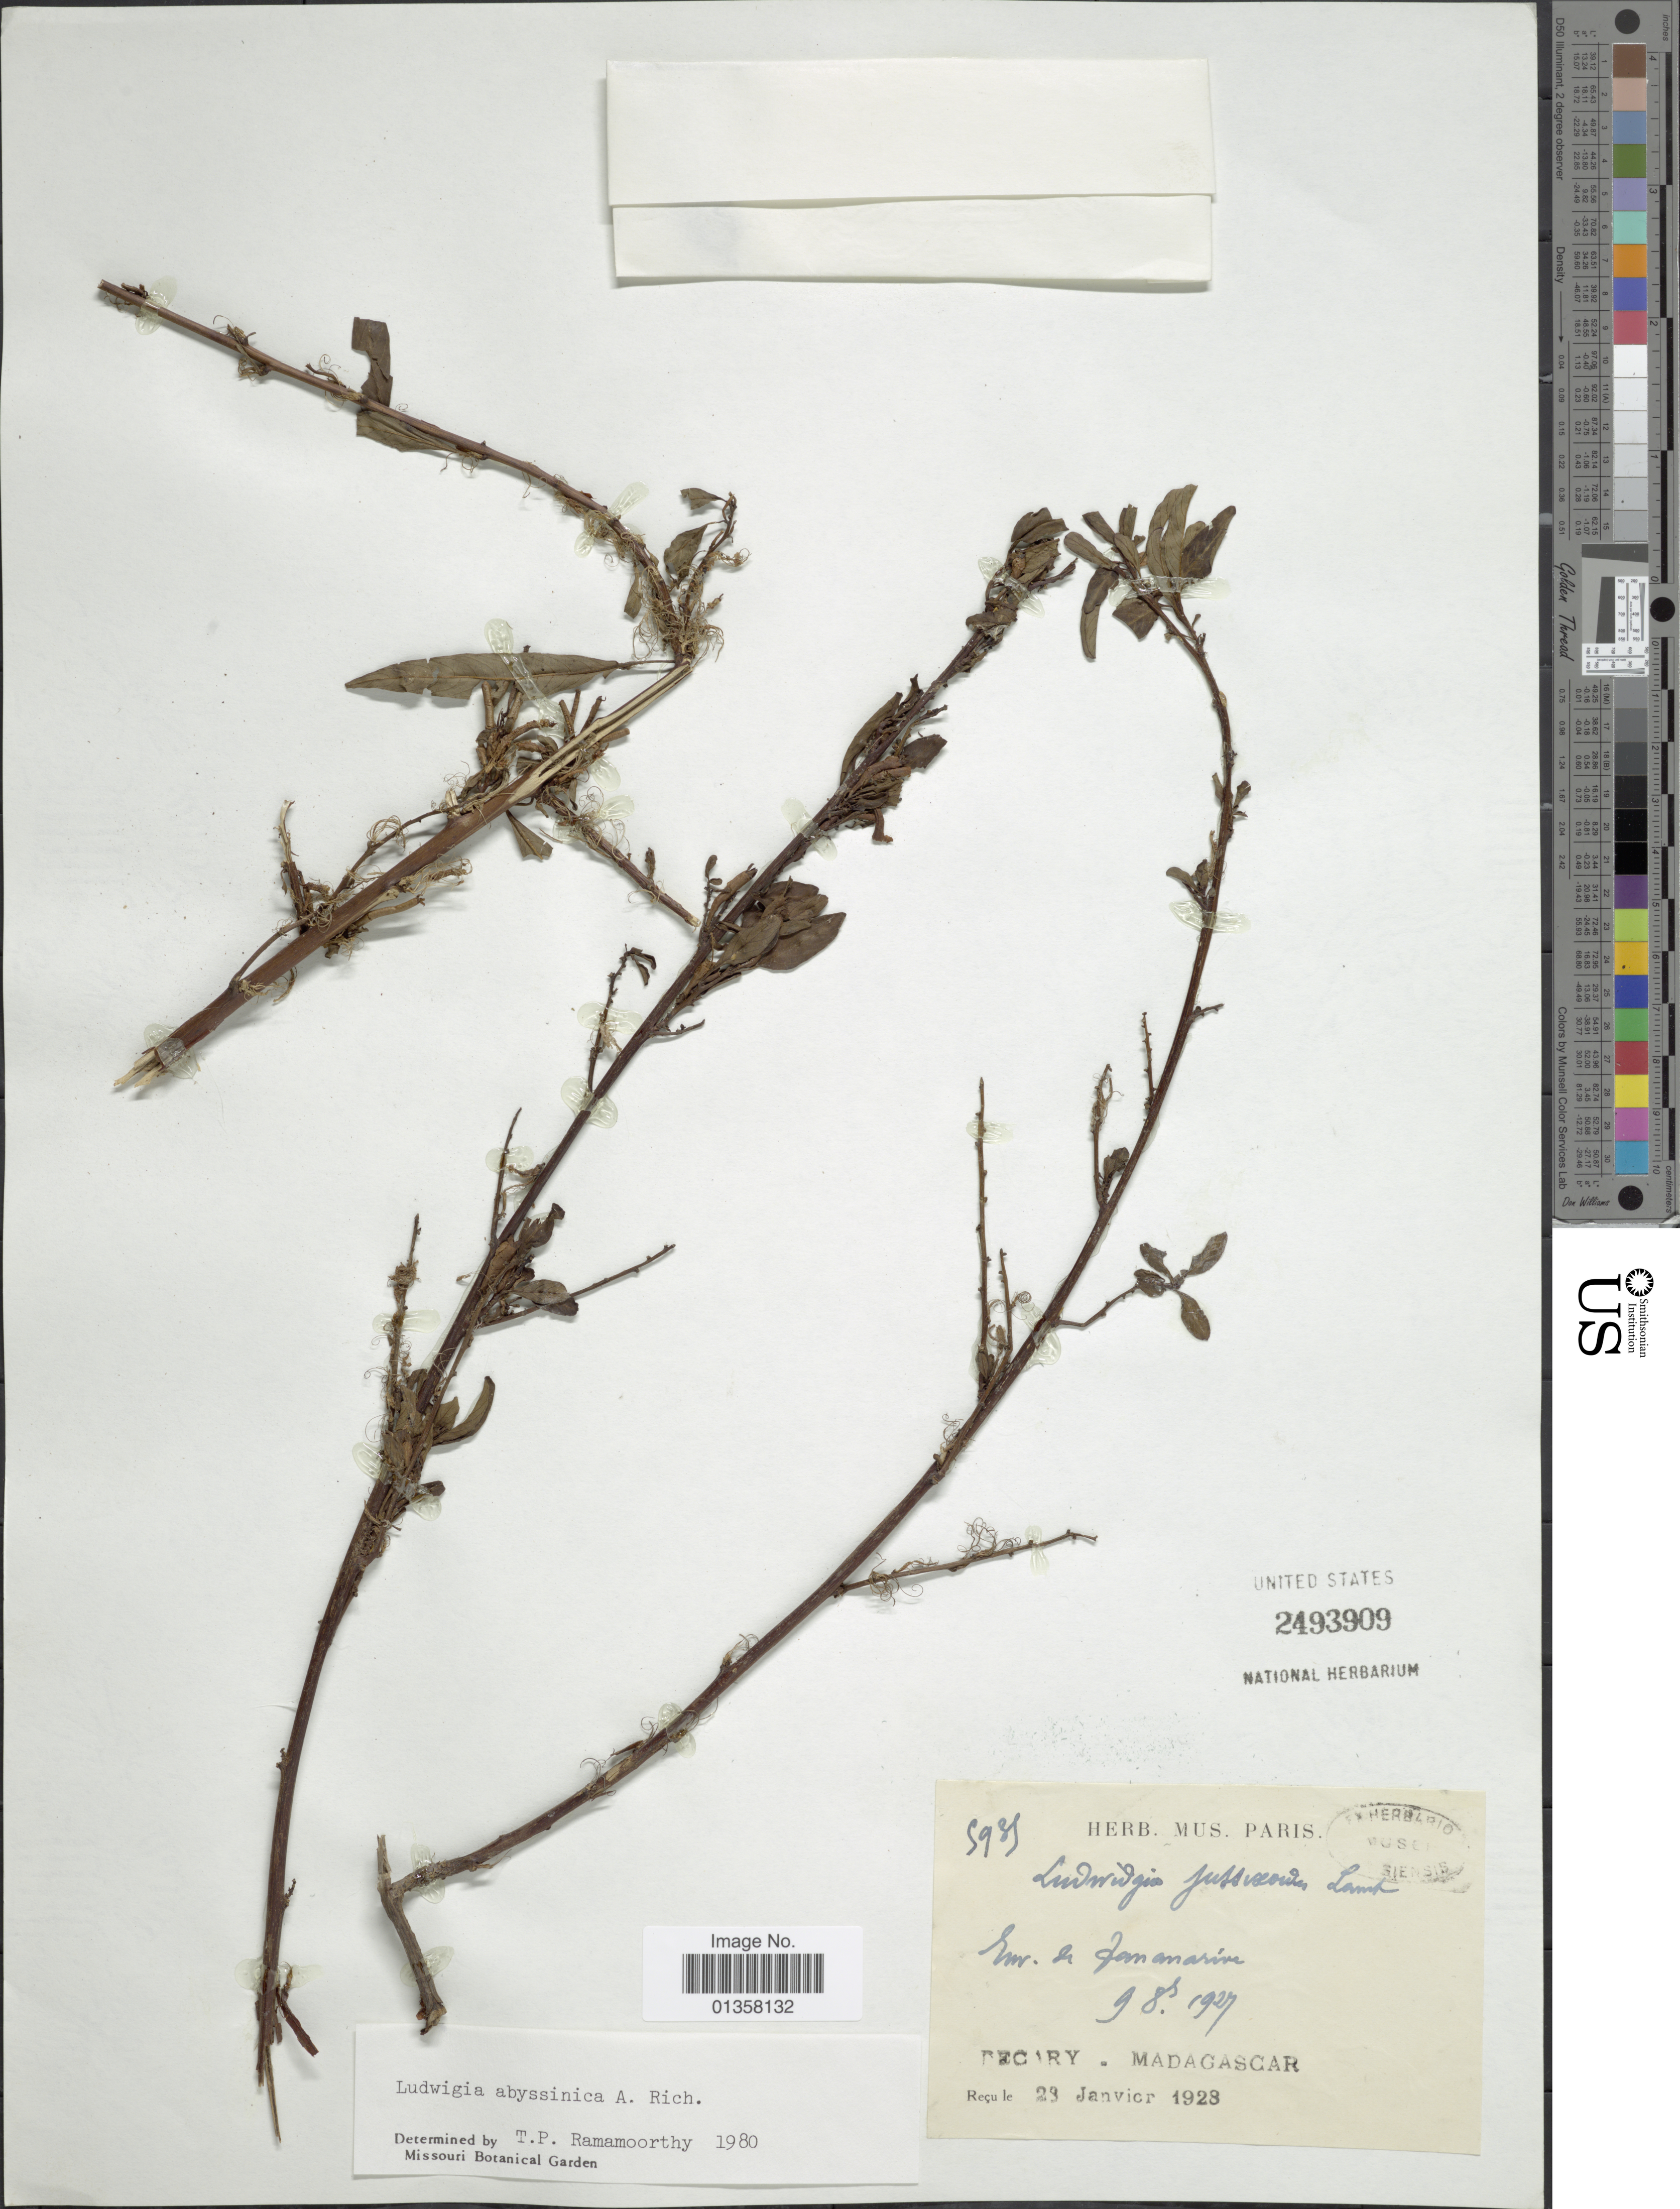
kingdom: Plantae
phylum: Tracheophyta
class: Magnoliopsida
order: Myrtales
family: Onagraceae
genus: Ludwigia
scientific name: Ludwigia abyssinica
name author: A. Rich.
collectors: R. Decary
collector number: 5935*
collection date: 1927-08-09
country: Madagascar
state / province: Analamanga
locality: Env. de Tananarive [vicinity of Antananarivo]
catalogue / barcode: US 2493909